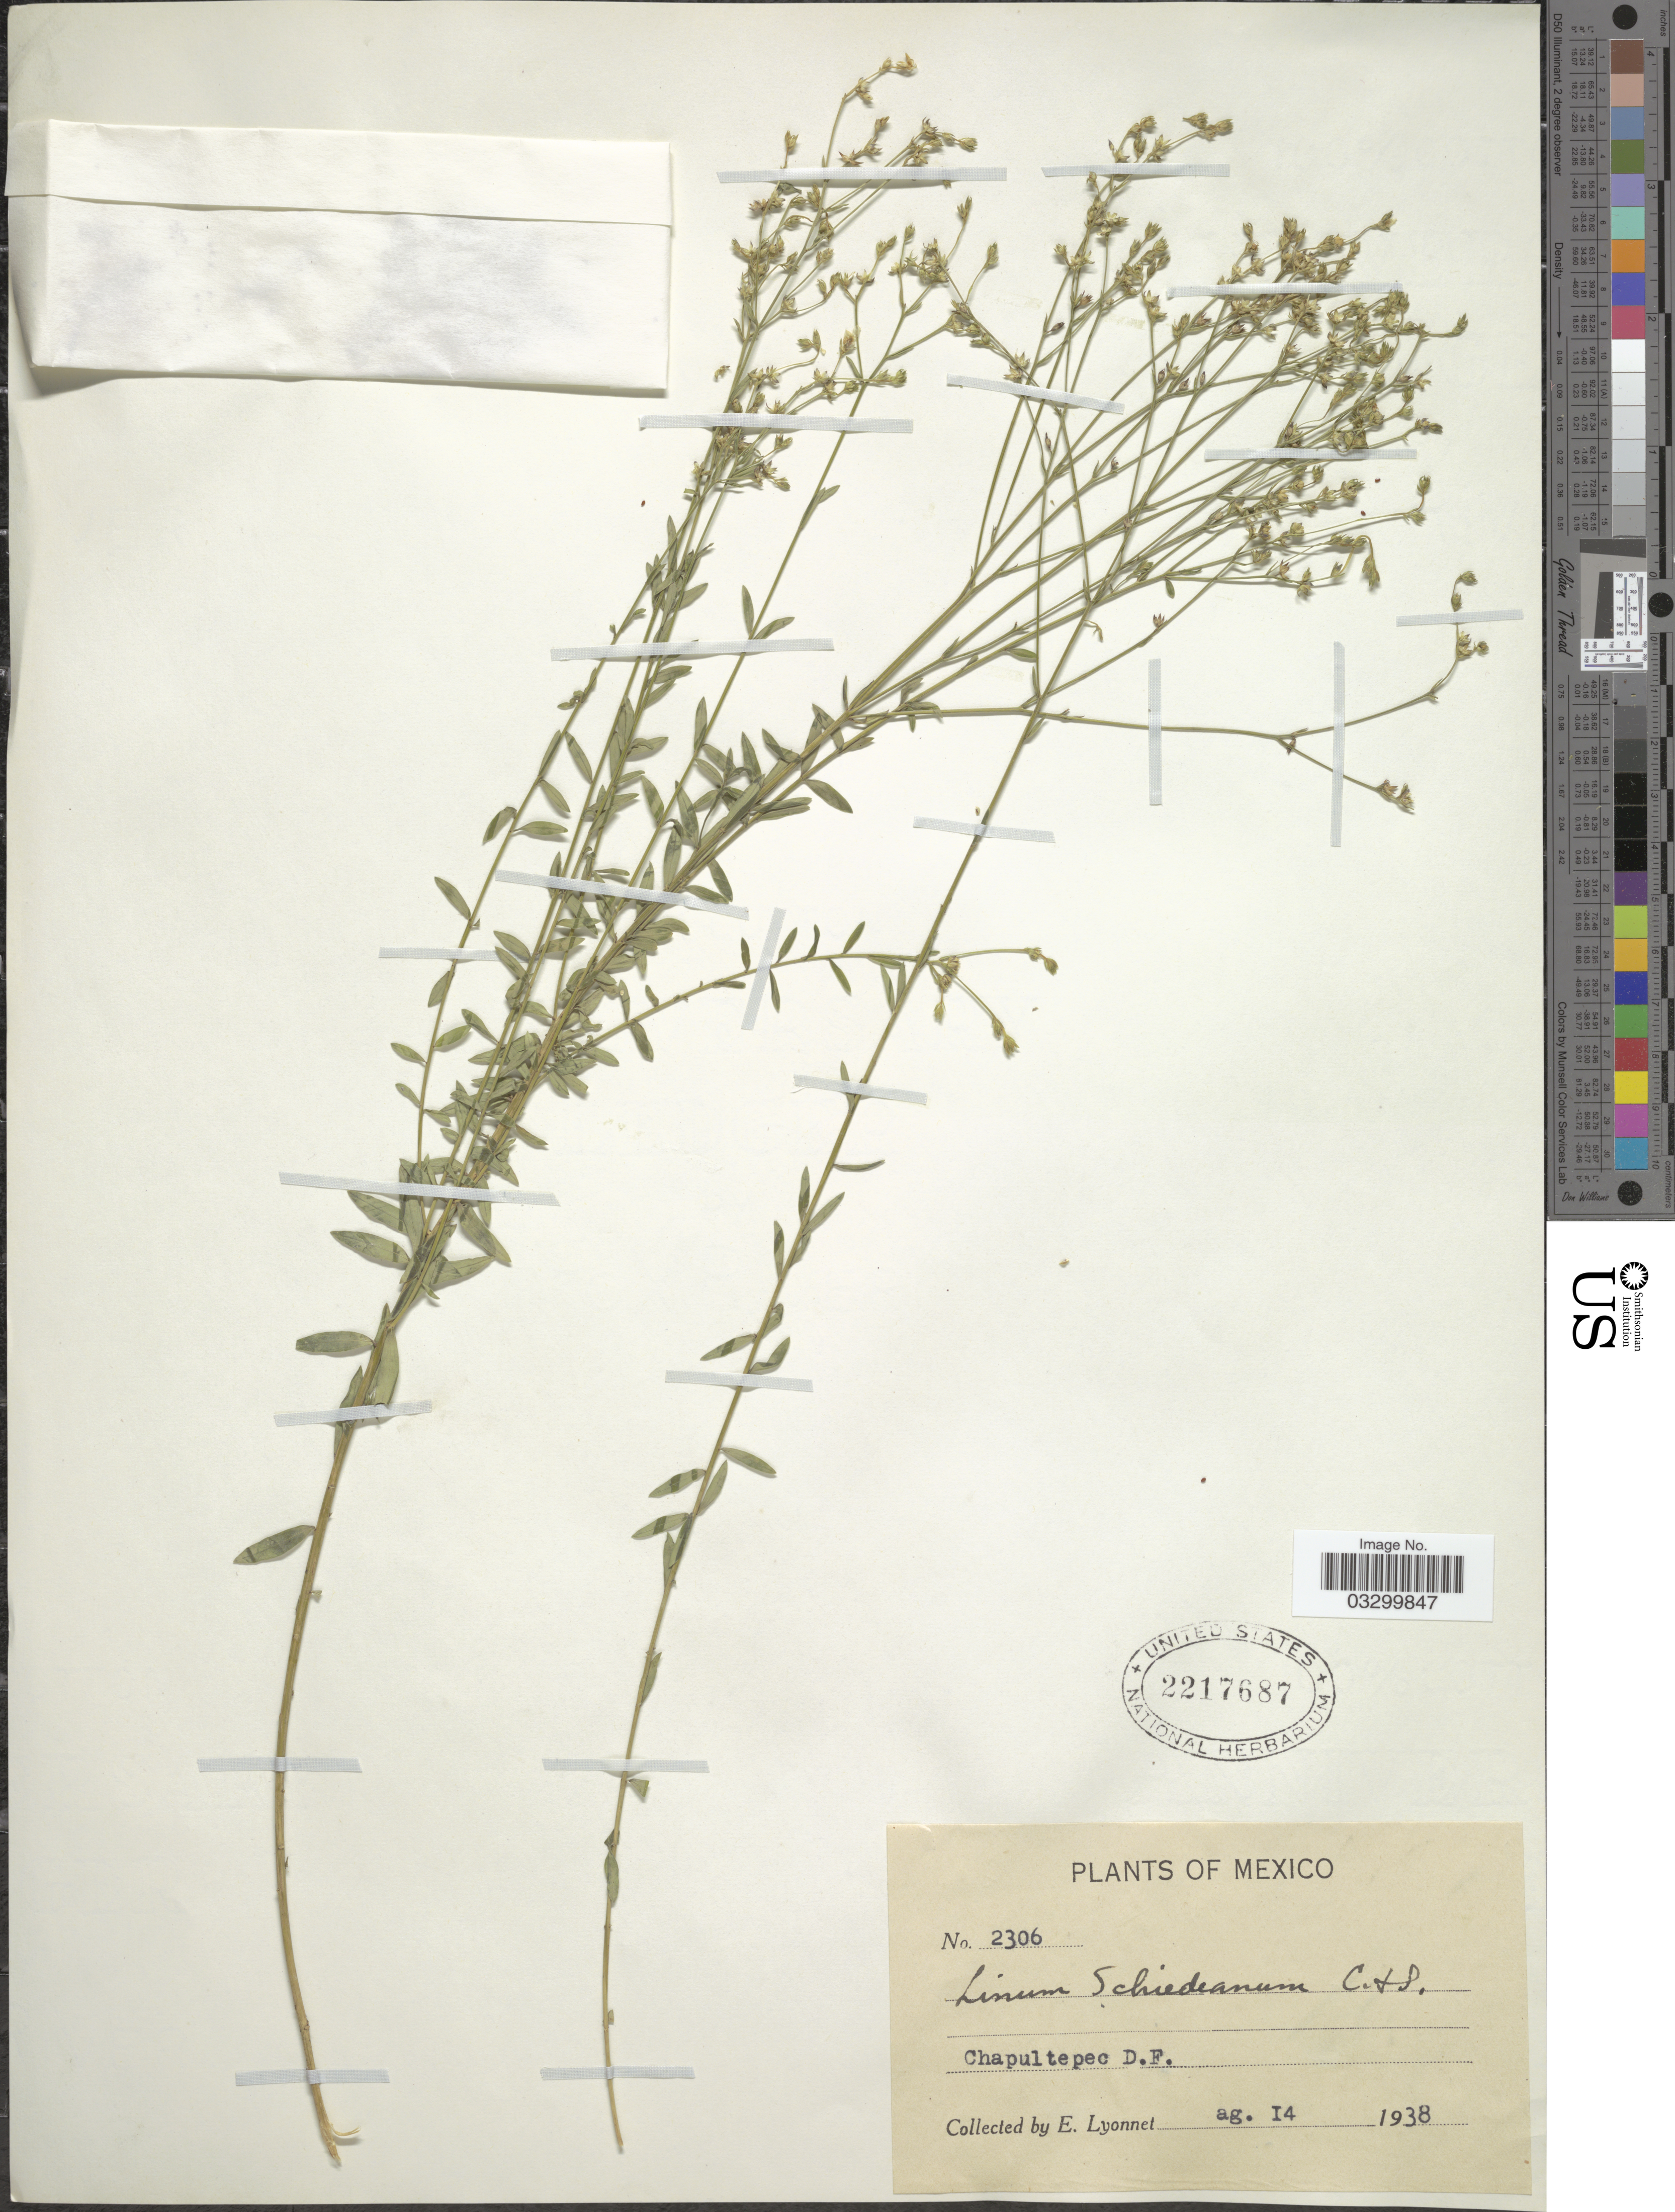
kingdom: Plantae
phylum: Tracheophyta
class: Magnoliopsida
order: Malpighiales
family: Linaceae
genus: Linum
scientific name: Linum schiedeanum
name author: Schltdl. & Cham.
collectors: E. Lyonnet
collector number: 2306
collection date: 1938-08-14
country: Mexico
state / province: Distrito Federal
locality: Chapultepec D. F.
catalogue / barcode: US 2217687